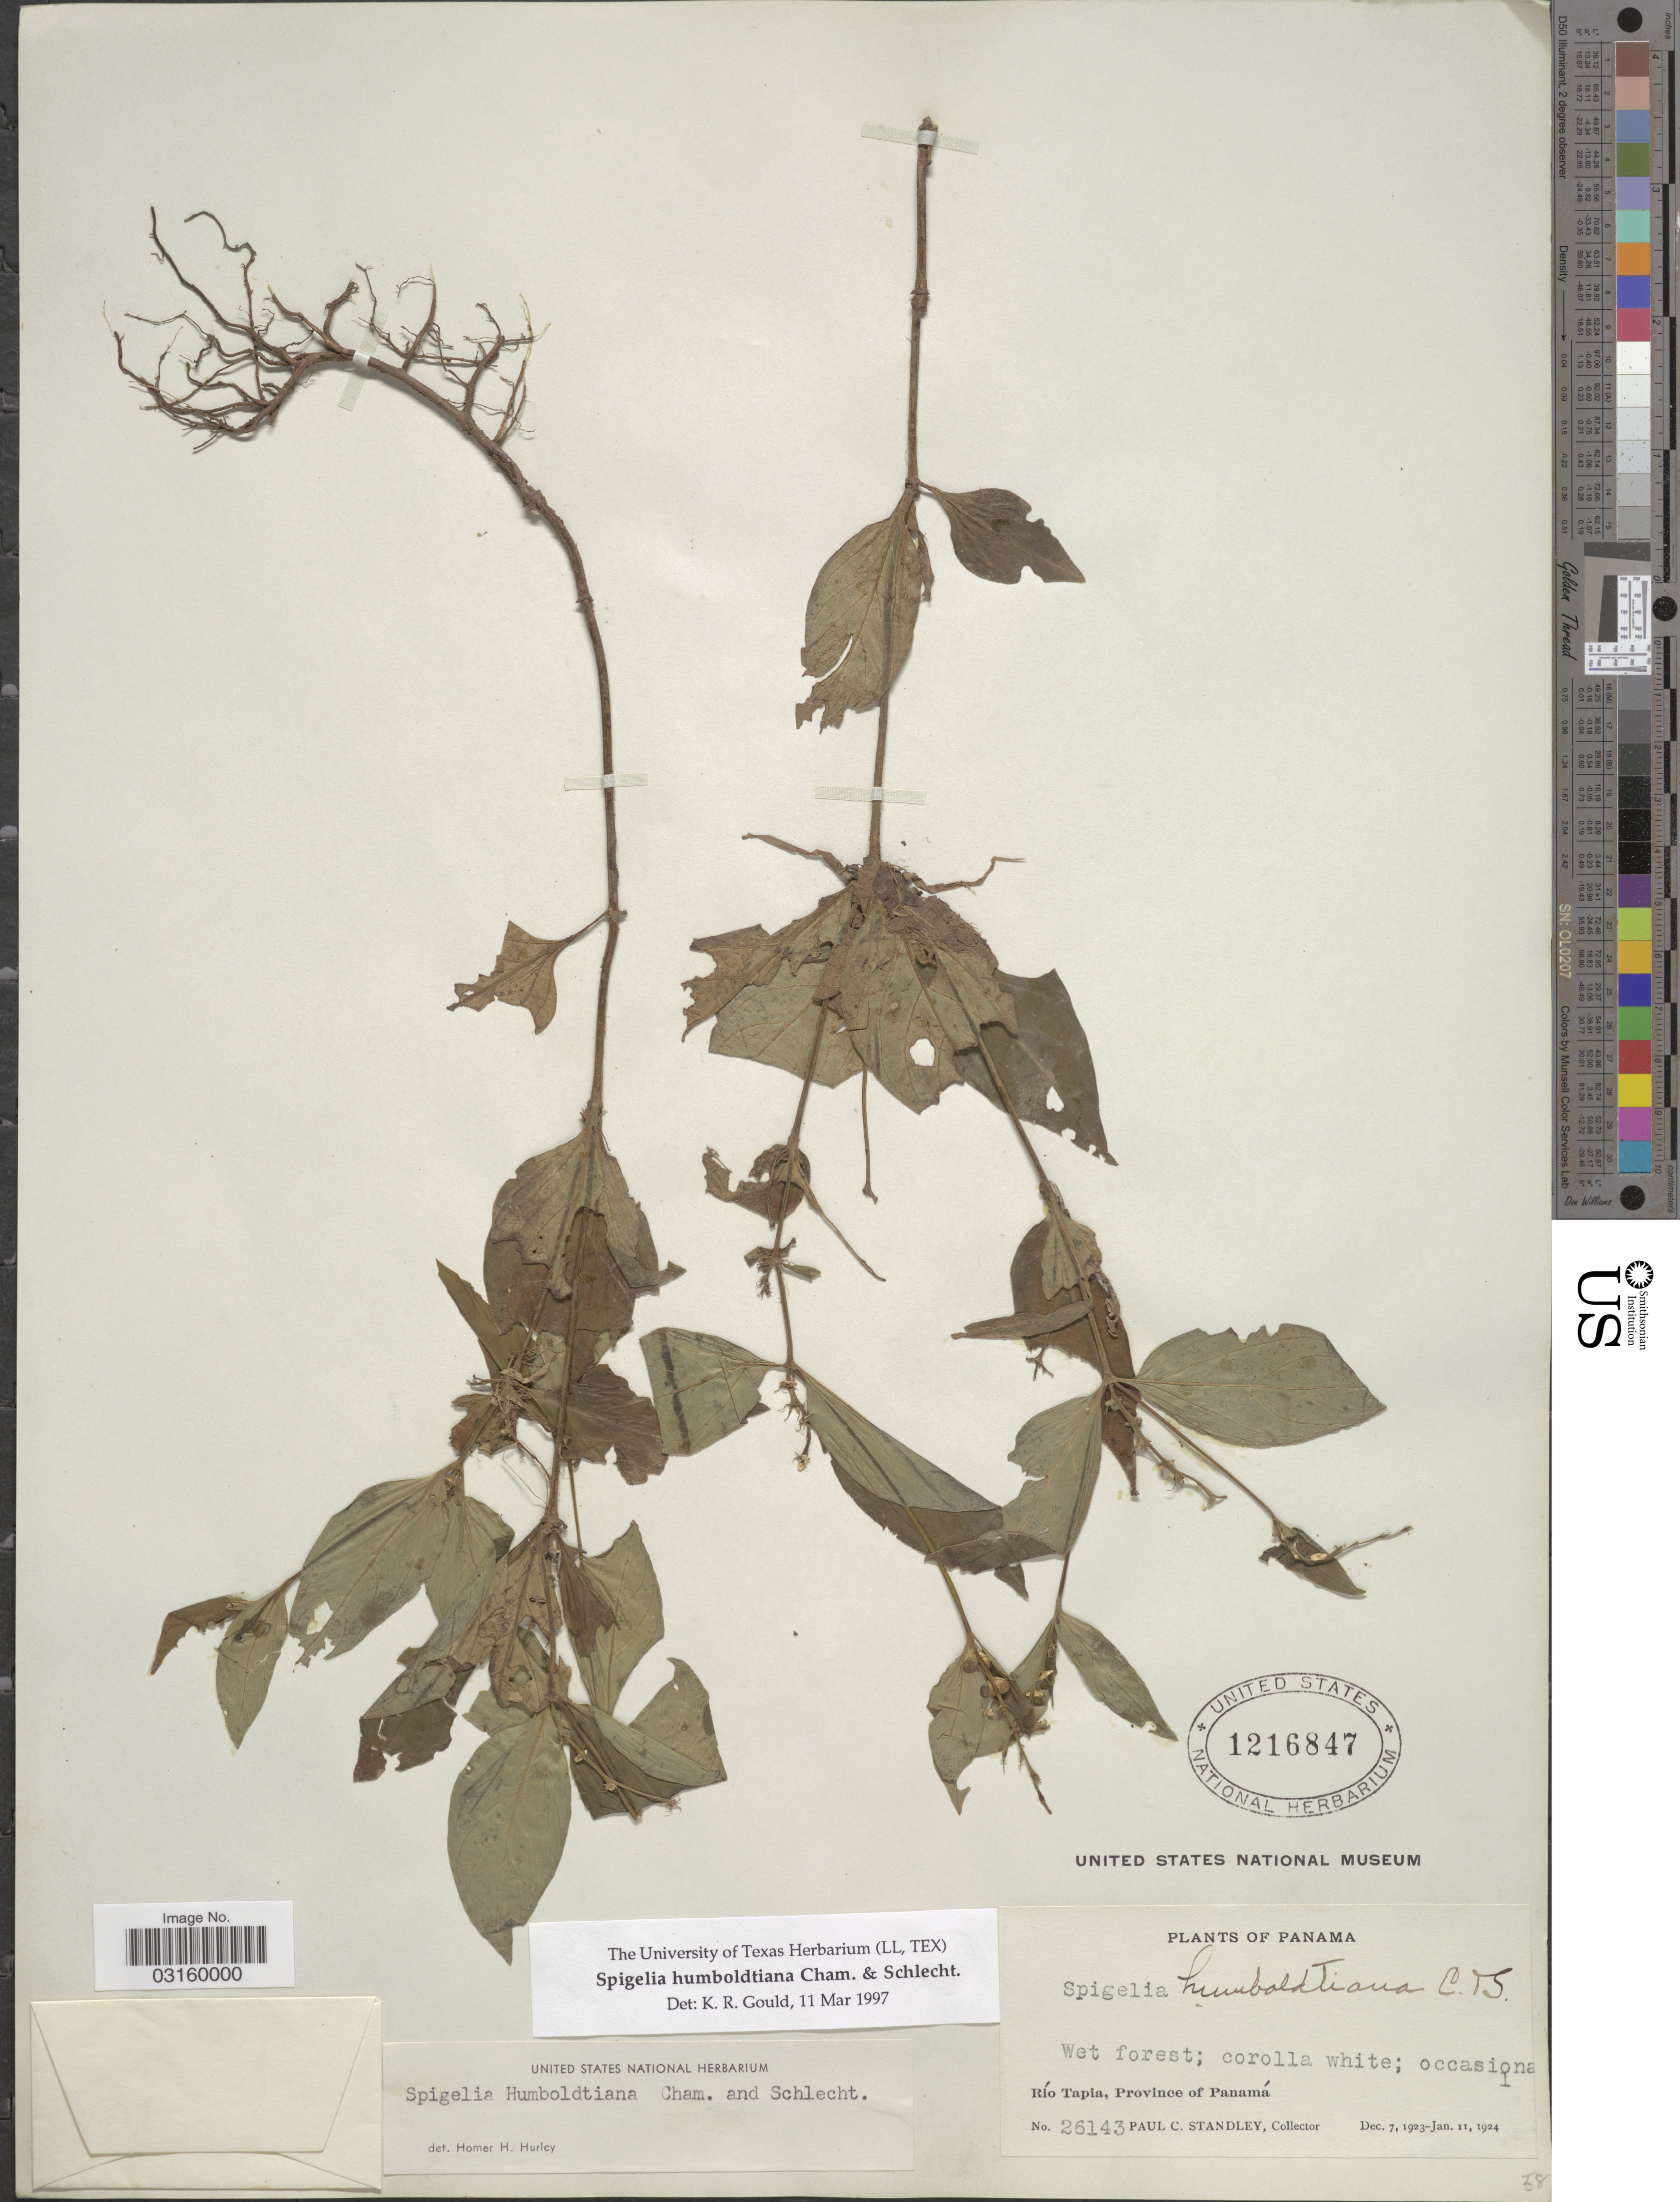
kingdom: Plantae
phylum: Tracheophyta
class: Magnoliopsida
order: Gentianales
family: Loganiaceae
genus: Spigelia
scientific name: Spigelia humboldtiana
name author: Cham. & Schltdl.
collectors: P. C. Standley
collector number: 26143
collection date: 1923-12-07/1924-01-11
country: Panama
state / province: Panamá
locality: Río Tapia, Province of Panamá.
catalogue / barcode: US 1216847